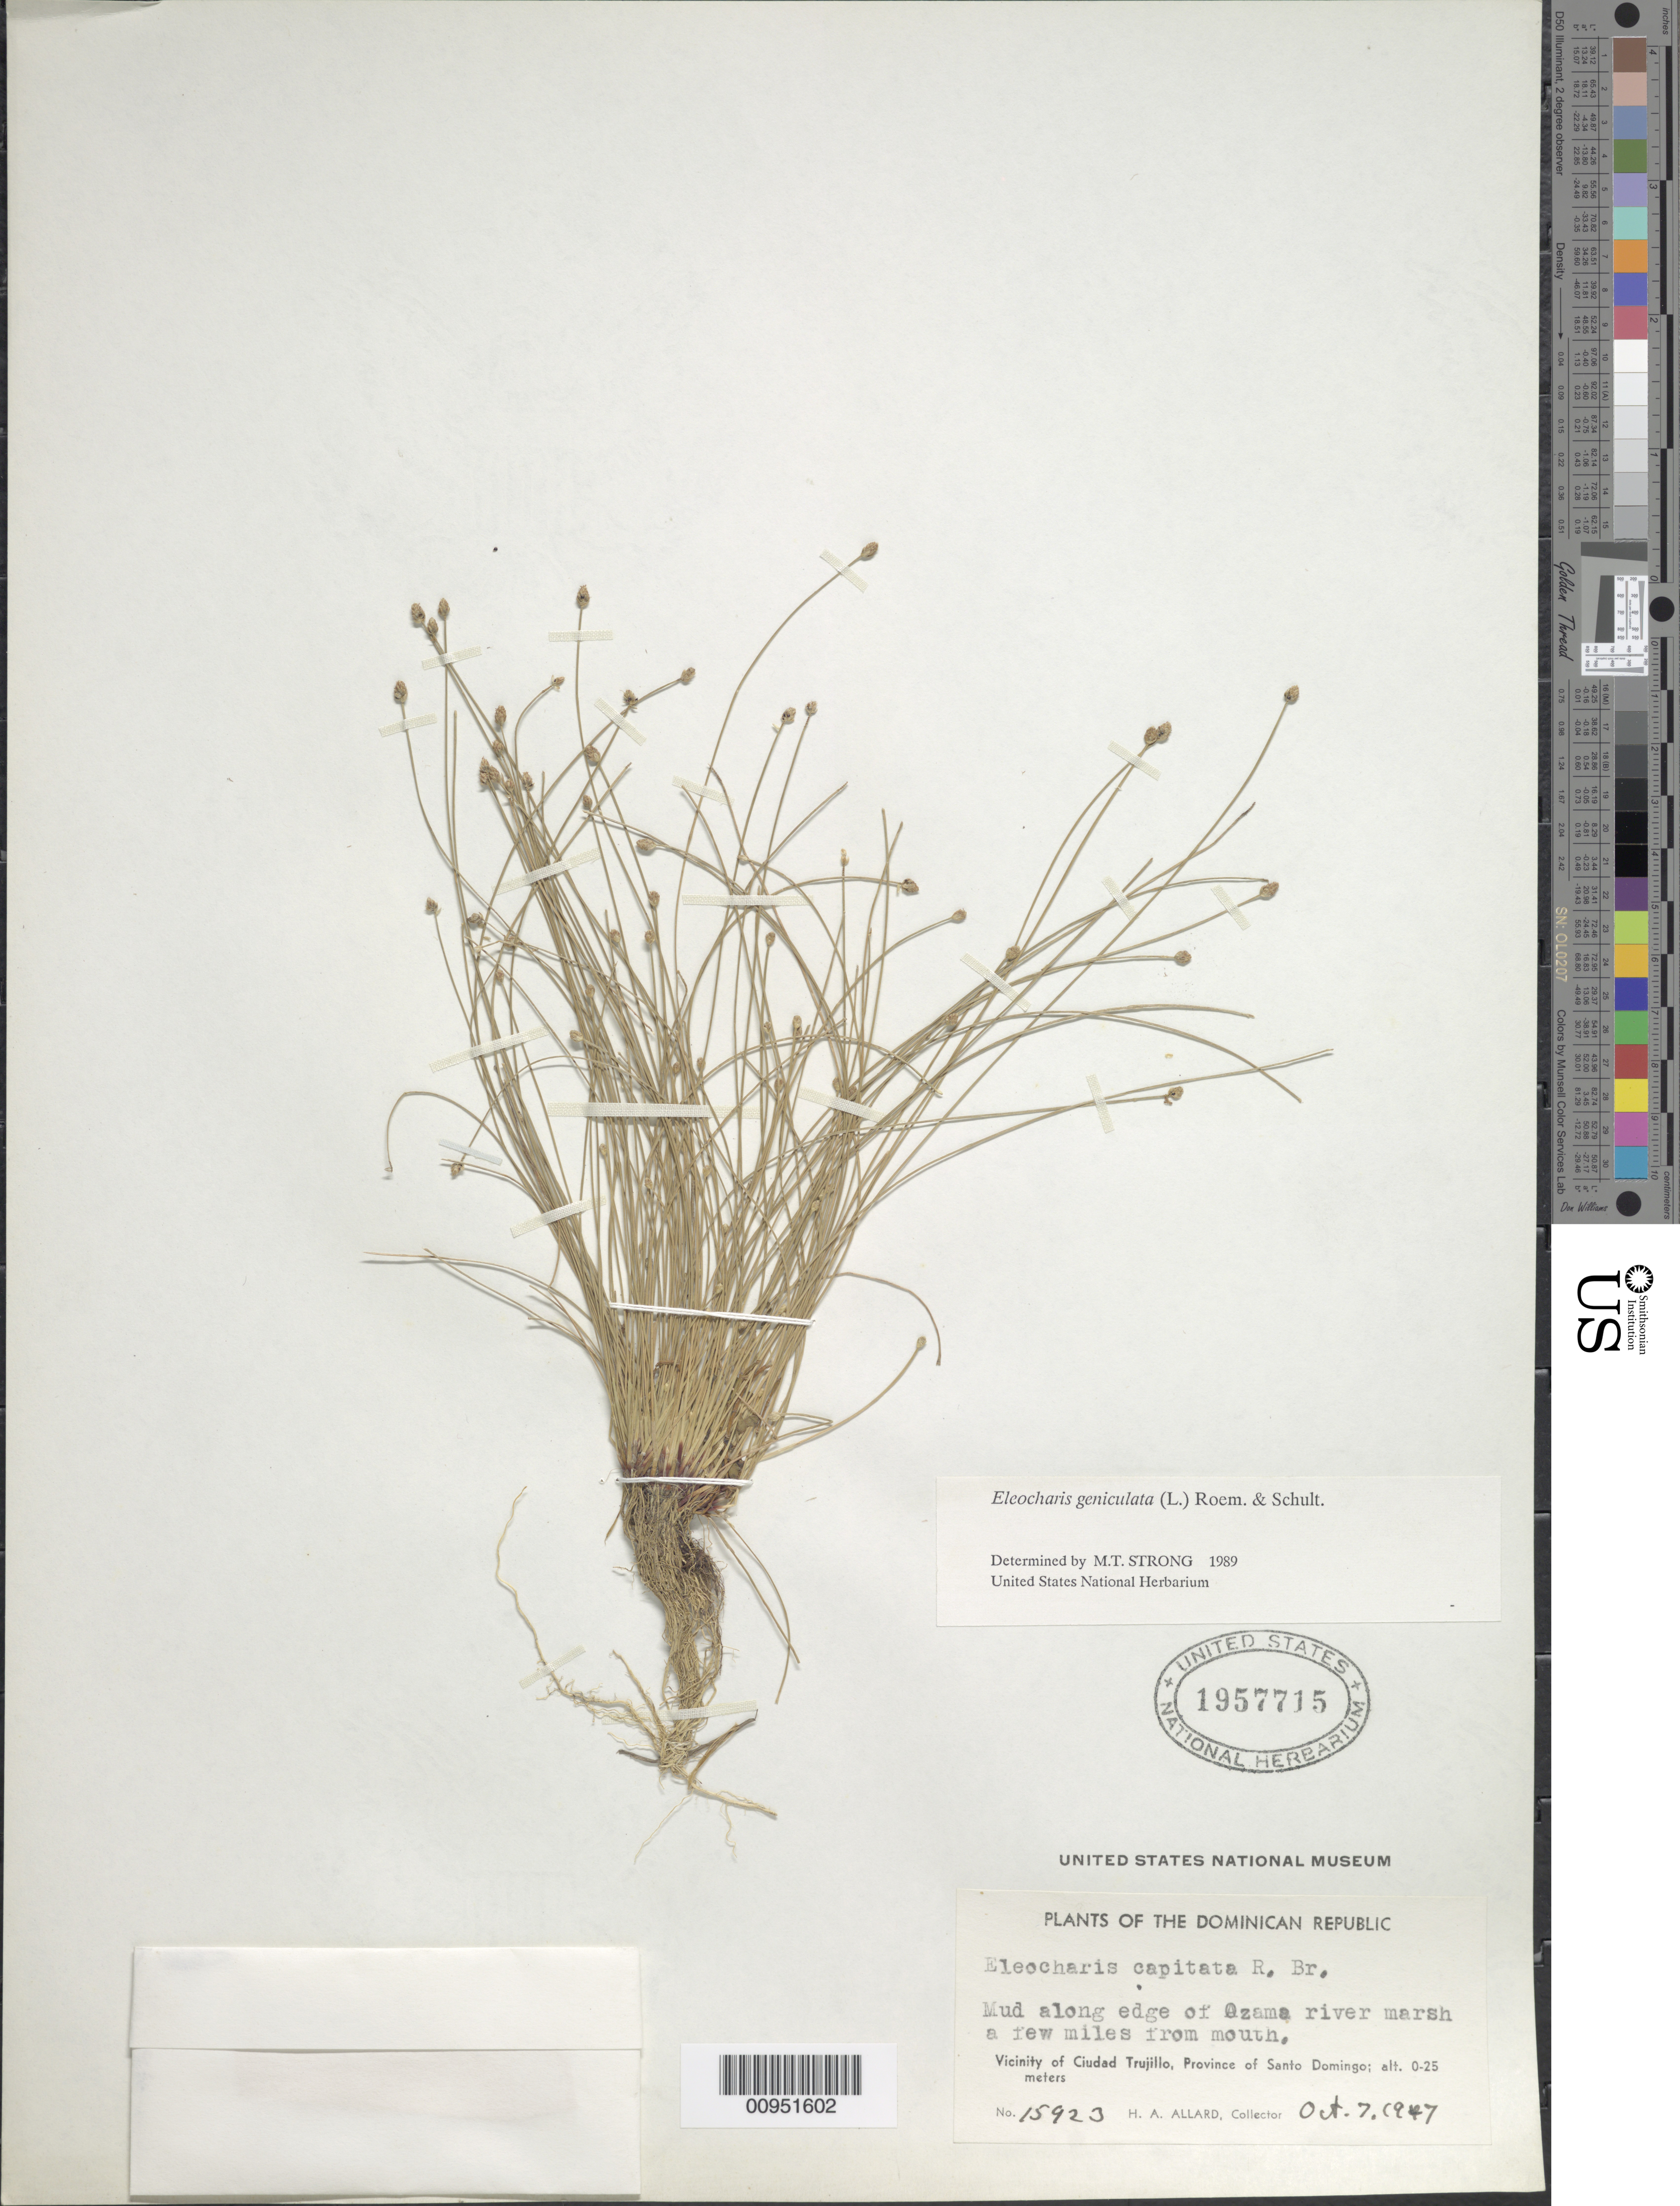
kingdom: Plantae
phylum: Tracheophyta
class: Liliopsida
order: Poales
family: Cyperaceae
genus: Eleocharis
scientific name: Eleocharis geniculata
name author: (L.) Roem. & Schult.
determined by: Strong, M. T., (US), Smithsonian Institution - National Museum of Natural History (UNITED STATES)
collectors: H. A. Allard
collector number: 15923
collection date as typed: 07 Oct 1947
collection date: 1947-10-07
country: Dominican Republic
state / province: Santo Domingo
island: Hispaniola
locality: Vicinity of Ciudad Trujillo, along edge of Ozama River marsh, a few miles from mouth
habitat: Mud along edge of river marsh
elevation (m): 0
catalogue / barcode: US 1957715